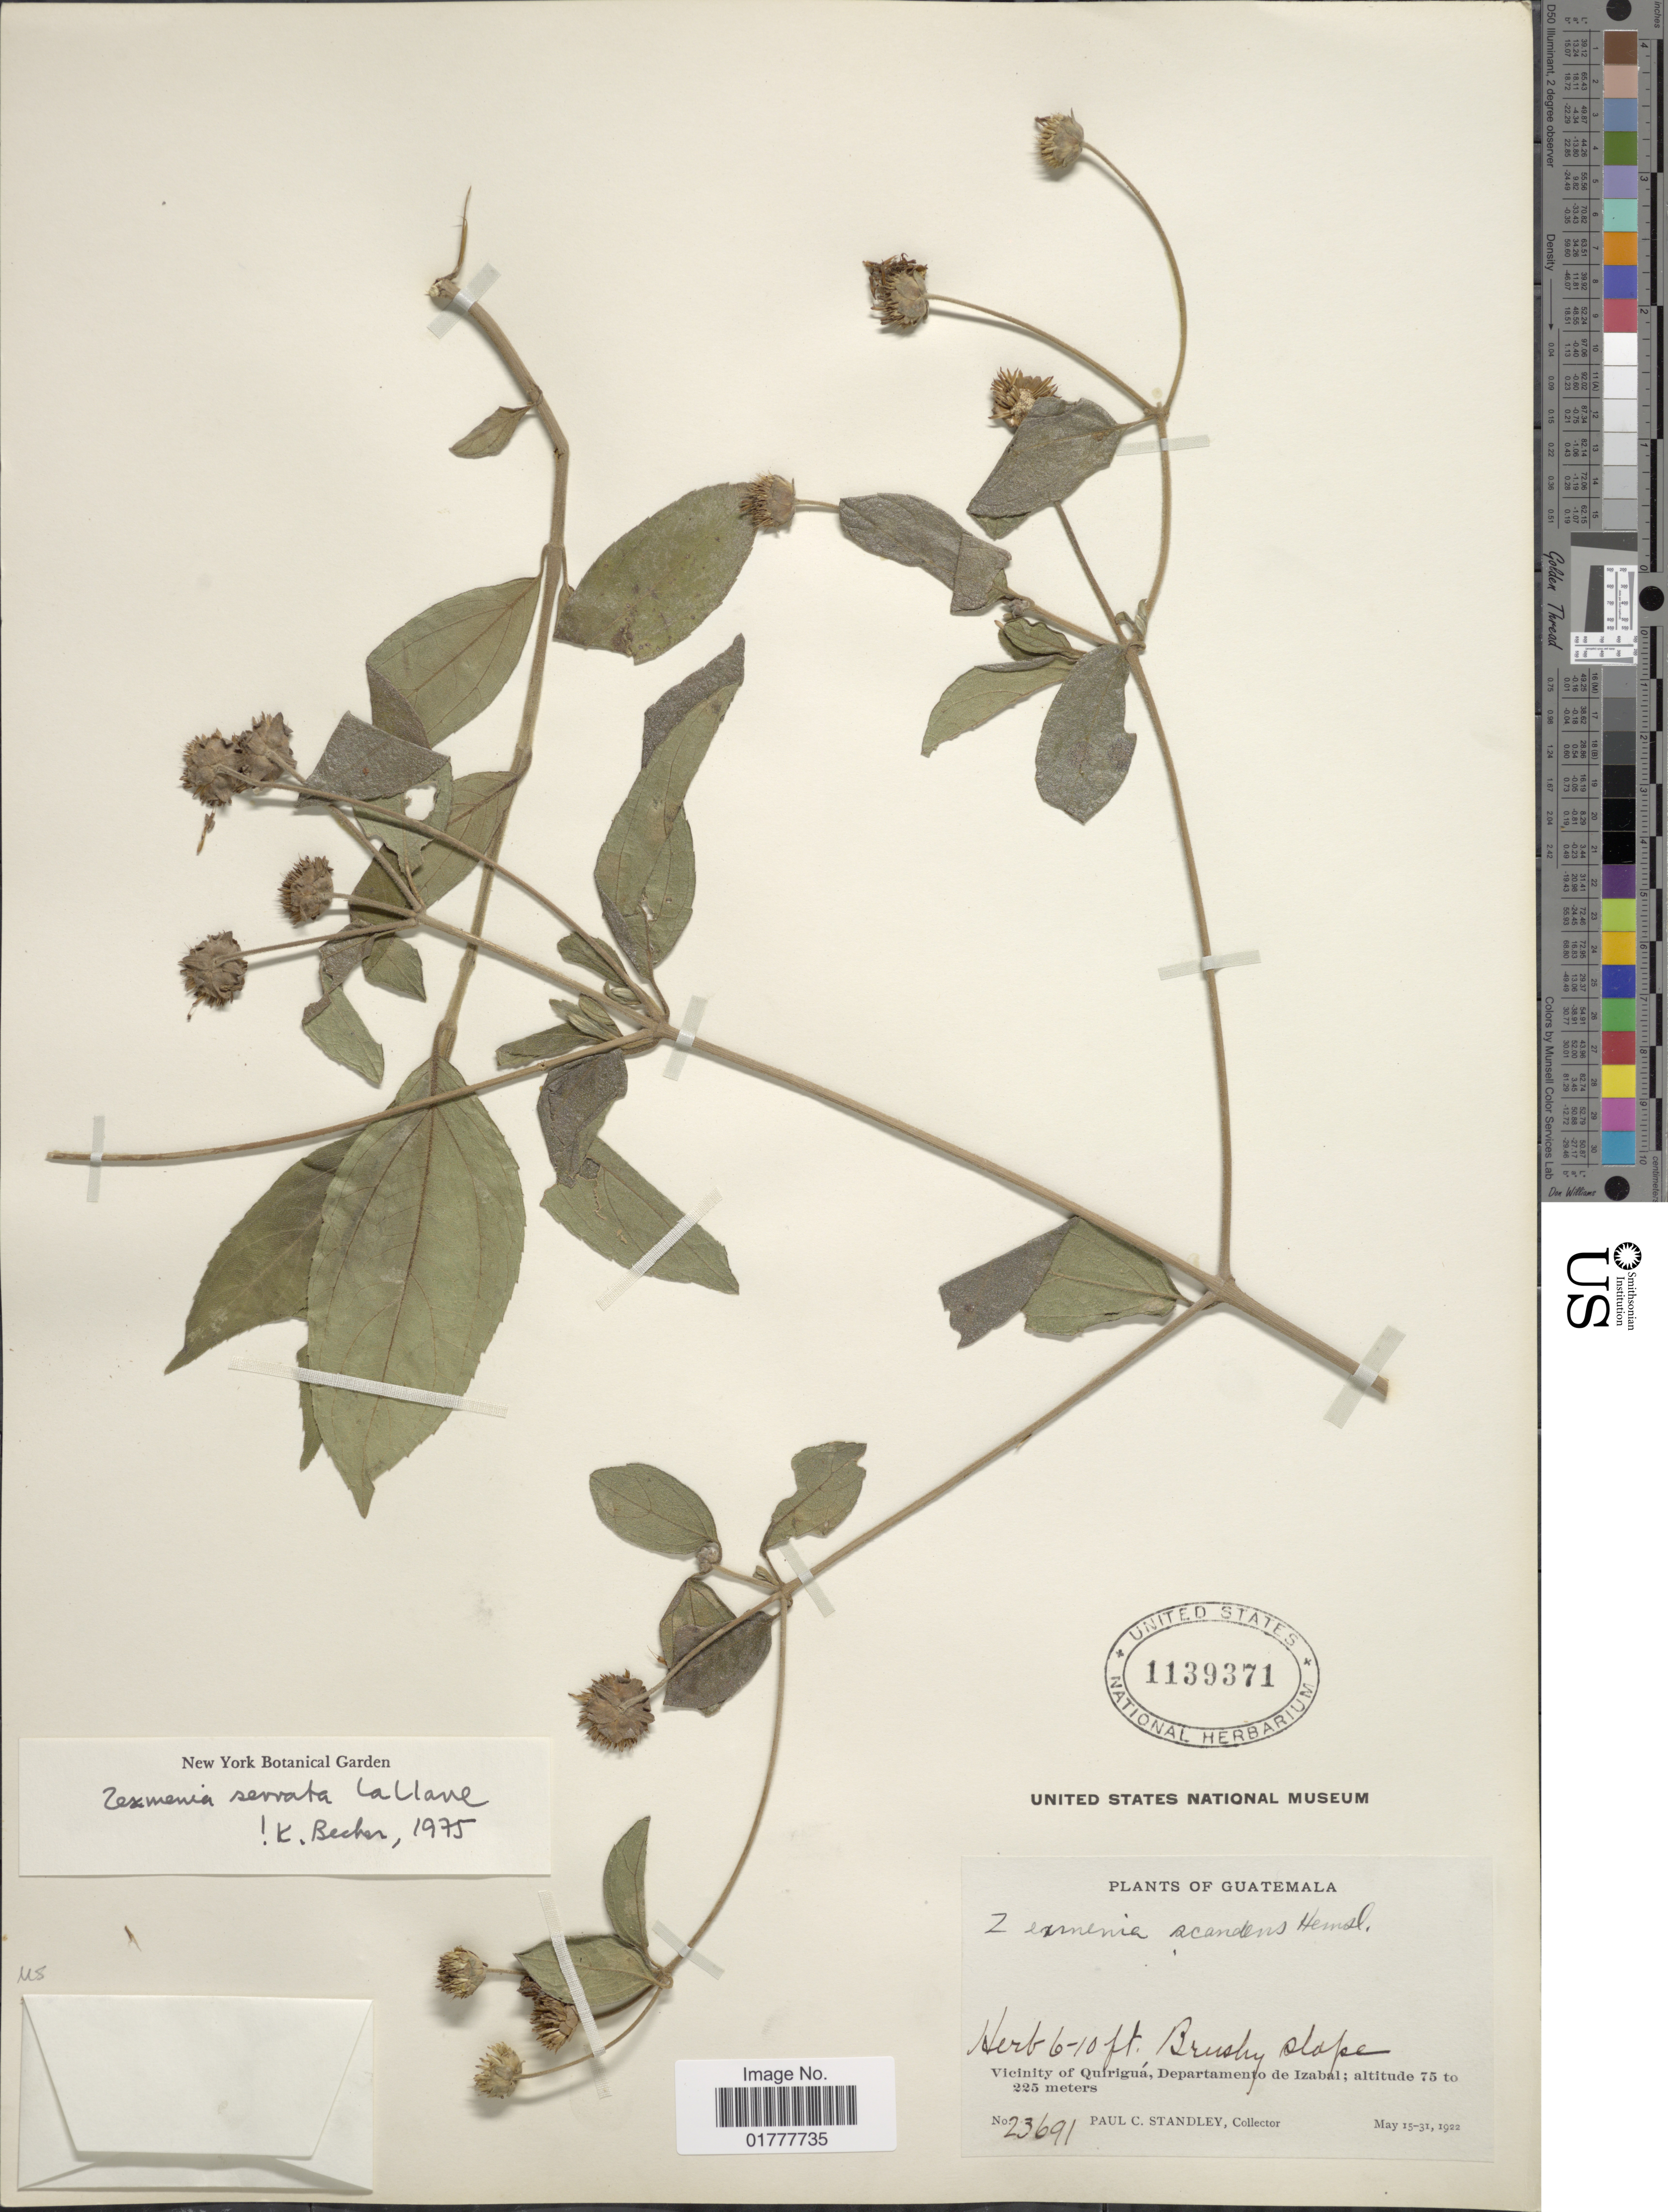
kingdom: Plantae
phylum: Tracheophyta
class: Magnoliopsida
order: Asterales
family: Asteraceae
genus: Zexmenia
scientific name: Zexmenia serrata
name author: La Llave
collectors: P. C. Standley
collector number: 23691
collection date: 1922-05-15/1922-05-31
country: Guatemala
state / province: Izabal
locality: Vicinity of Quirigua, Departamento de Izabal.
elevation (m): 75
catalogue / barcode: US 1139371